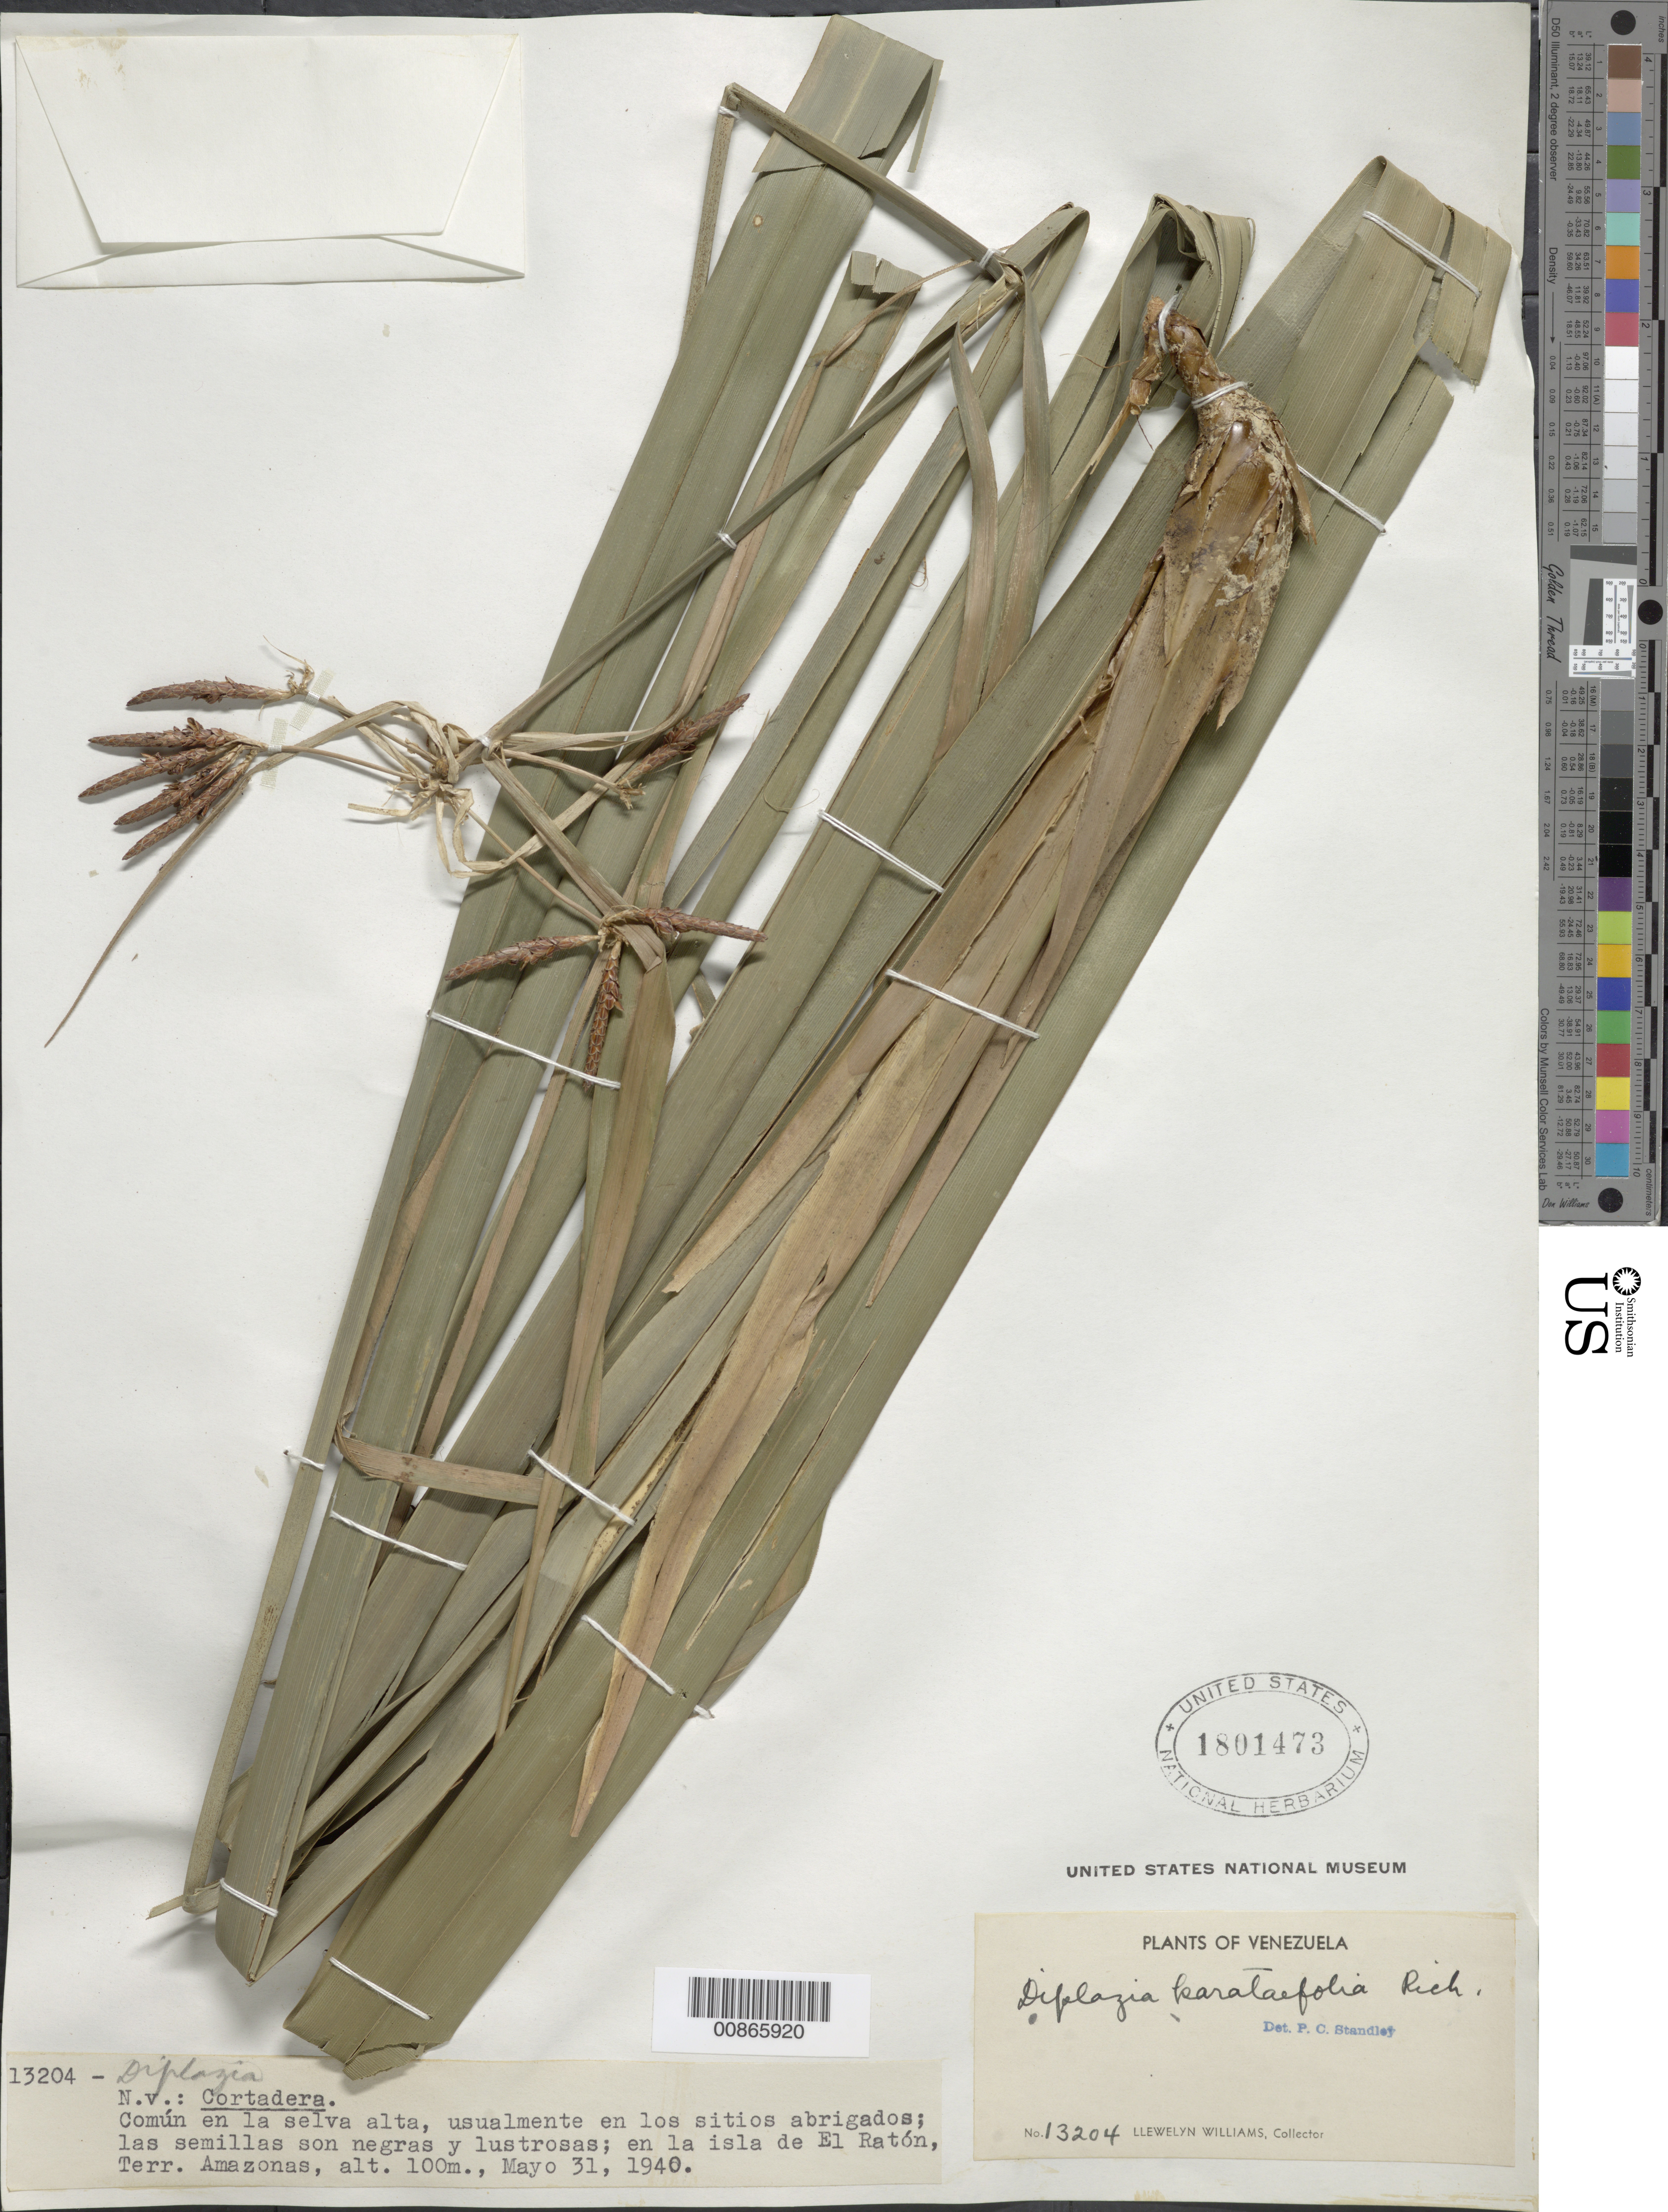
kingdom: Plantae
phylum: Tracheophyta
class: Liliopsida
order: Poales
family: Cyperaceae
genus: Diplasia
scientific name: Diplasia karatifolia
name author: Rich.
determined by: Standley, Paul C.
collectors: Ll. Williams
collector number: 13204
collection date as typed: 31-May-40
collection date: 1940-05-31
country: Venezuela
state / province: Amazonas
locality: Isla de El Ratón, Alto Orinoco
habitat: Selva alta, usualmente en los sitios abrigados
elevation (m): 100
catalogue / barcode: US 1801473